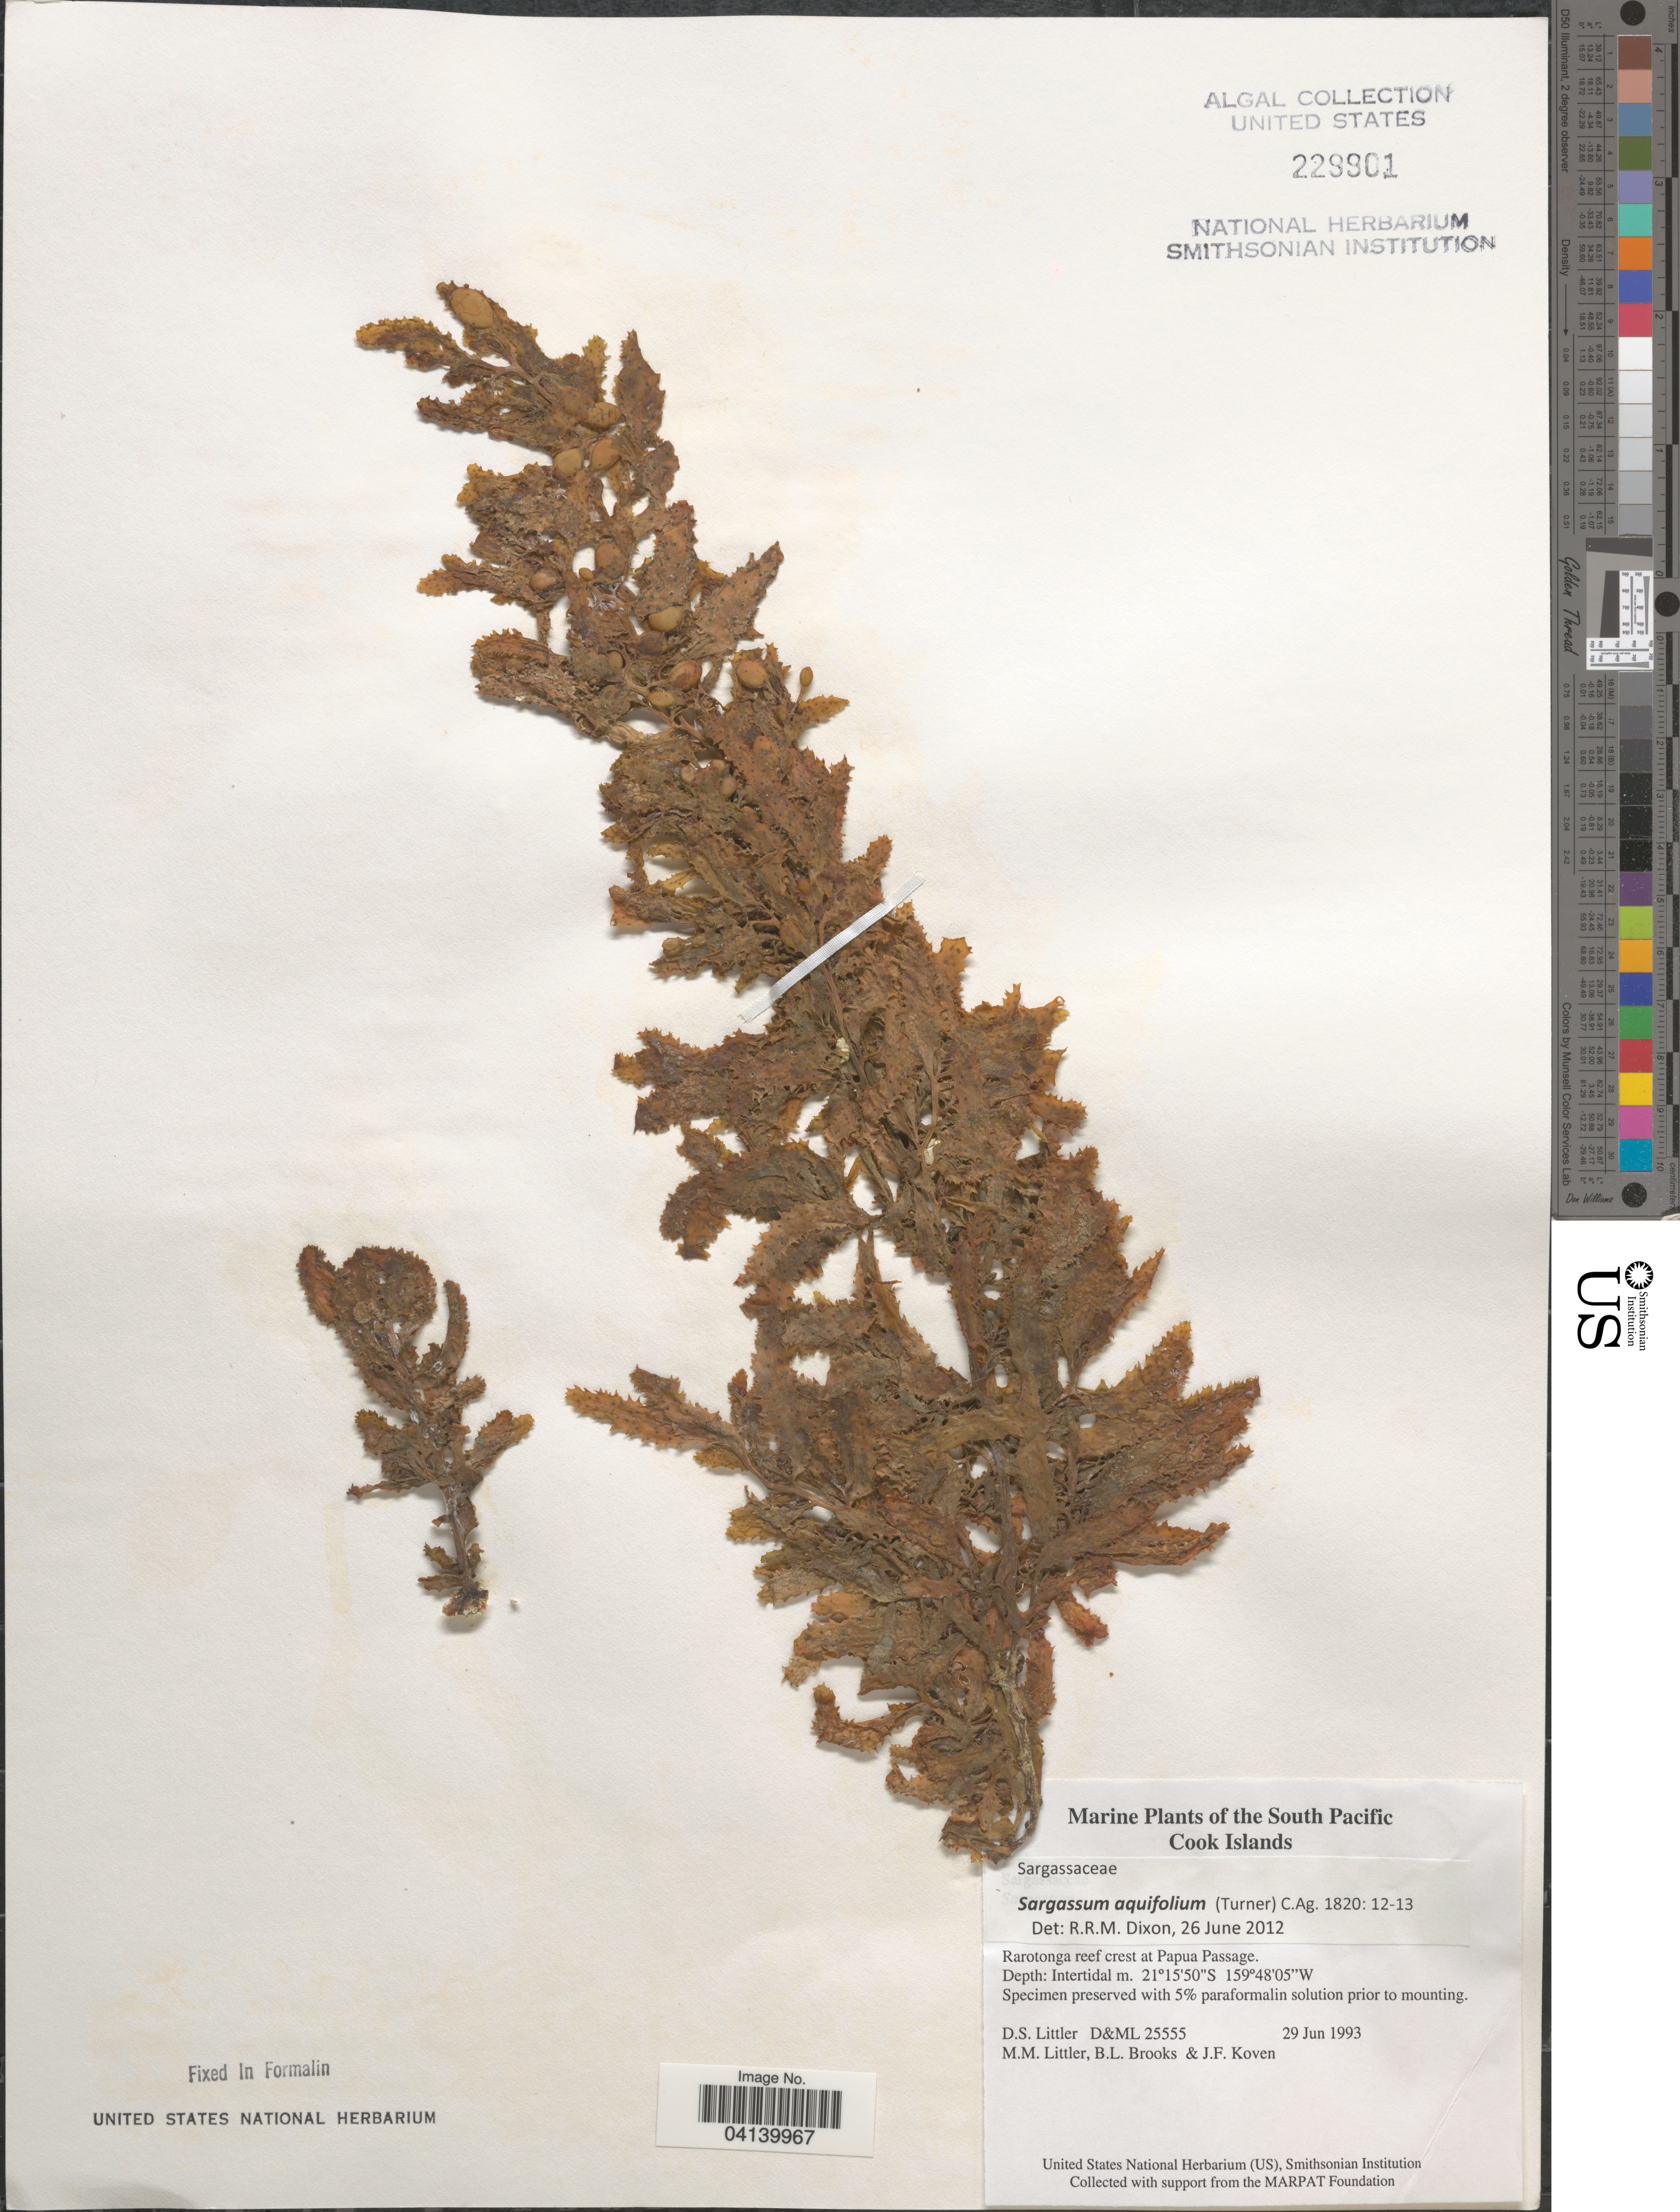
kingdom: Chromista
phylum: Ochrophyta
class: Phaeophyceae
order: Fucales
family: Sargassaceae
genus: Sargassum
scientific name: Sargassum aquifolium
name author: (Turner) C. Agardh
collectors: D. S. Littler, B. Brooks & J. Koven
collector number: D&ML25555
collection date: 1993-06-29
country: Cook Islands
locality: South Pacific Cook Islands. Rarotonga reef crest at Papua Passage.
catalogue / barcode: US 229901